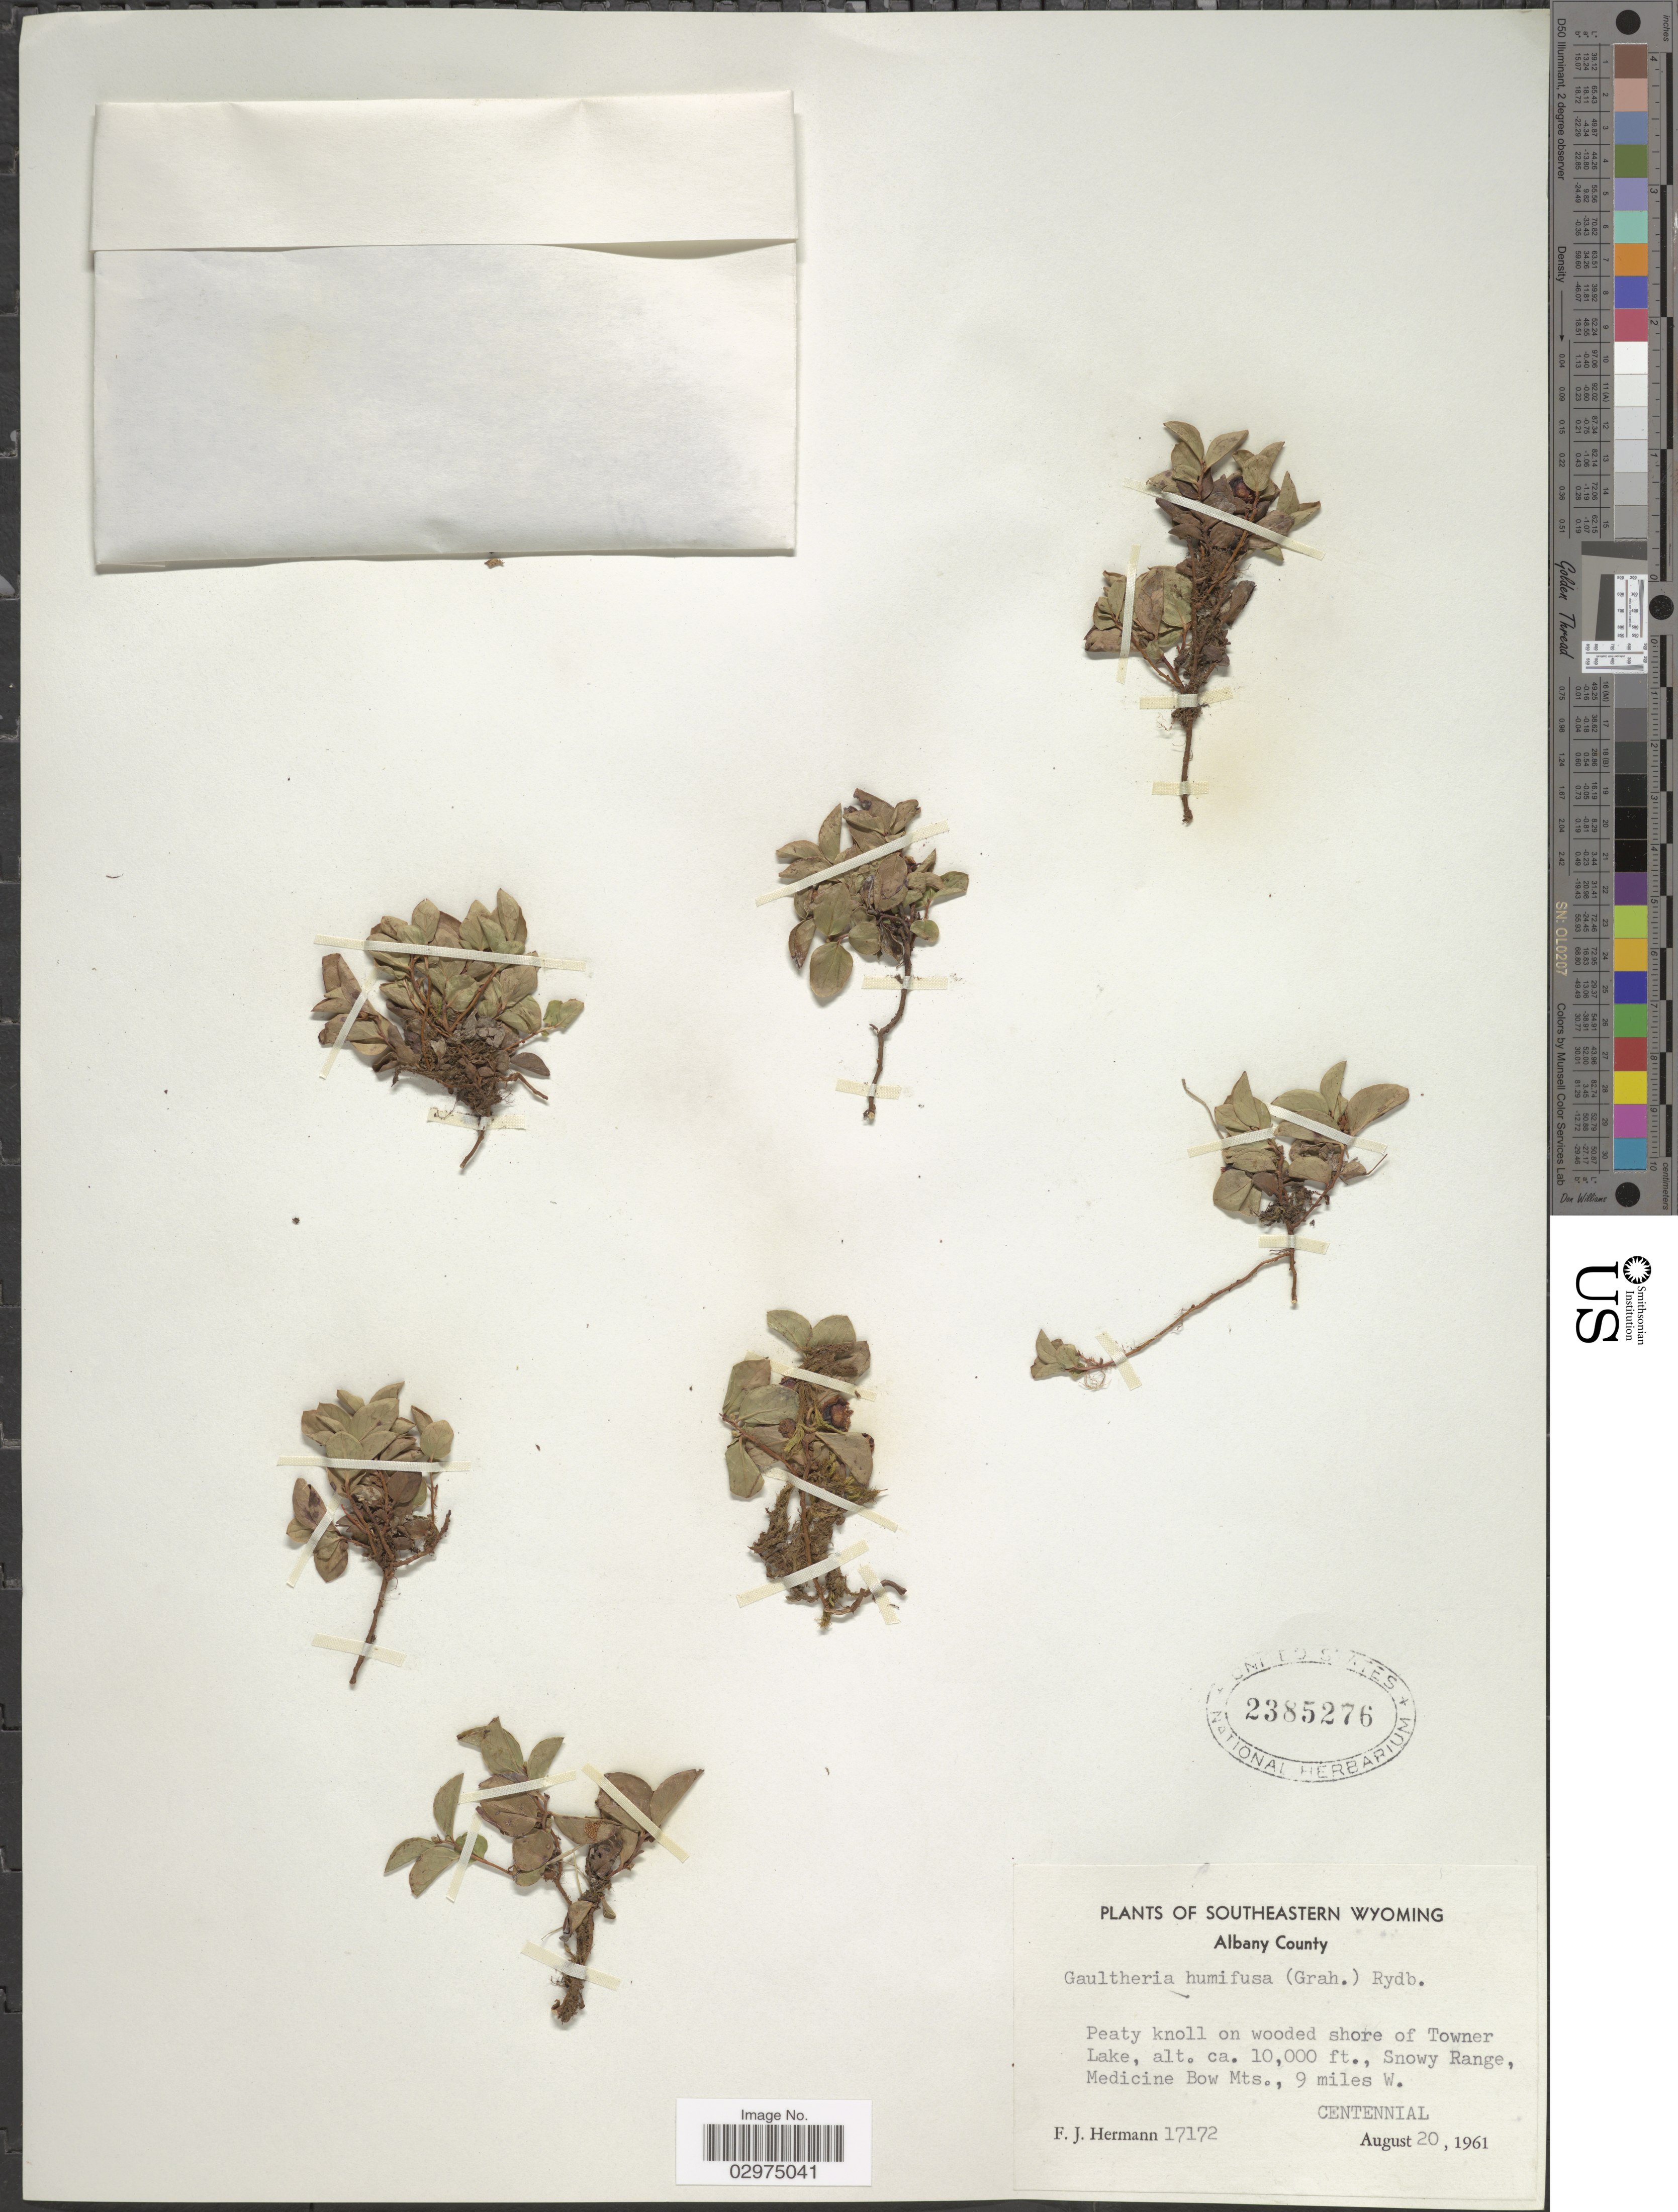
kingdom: Plantae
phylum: Tracheophyta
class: Magnoliopsida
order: Ericales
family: Ericaceae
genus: Gaultheria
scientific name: Gaultheria humifusa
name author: (Graham) Rydb.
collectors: F. J. Hermann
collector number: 17172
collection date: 1961-08-20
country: United States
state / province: Wyoming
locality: Southeastern Wyoming. Albany County. Peaty knoll on wooded shore of Towner Lake, Snowy Range, Medicine Bow Mts., 9 miles W. Centennial.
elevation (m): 3048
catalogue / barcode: US 2385276